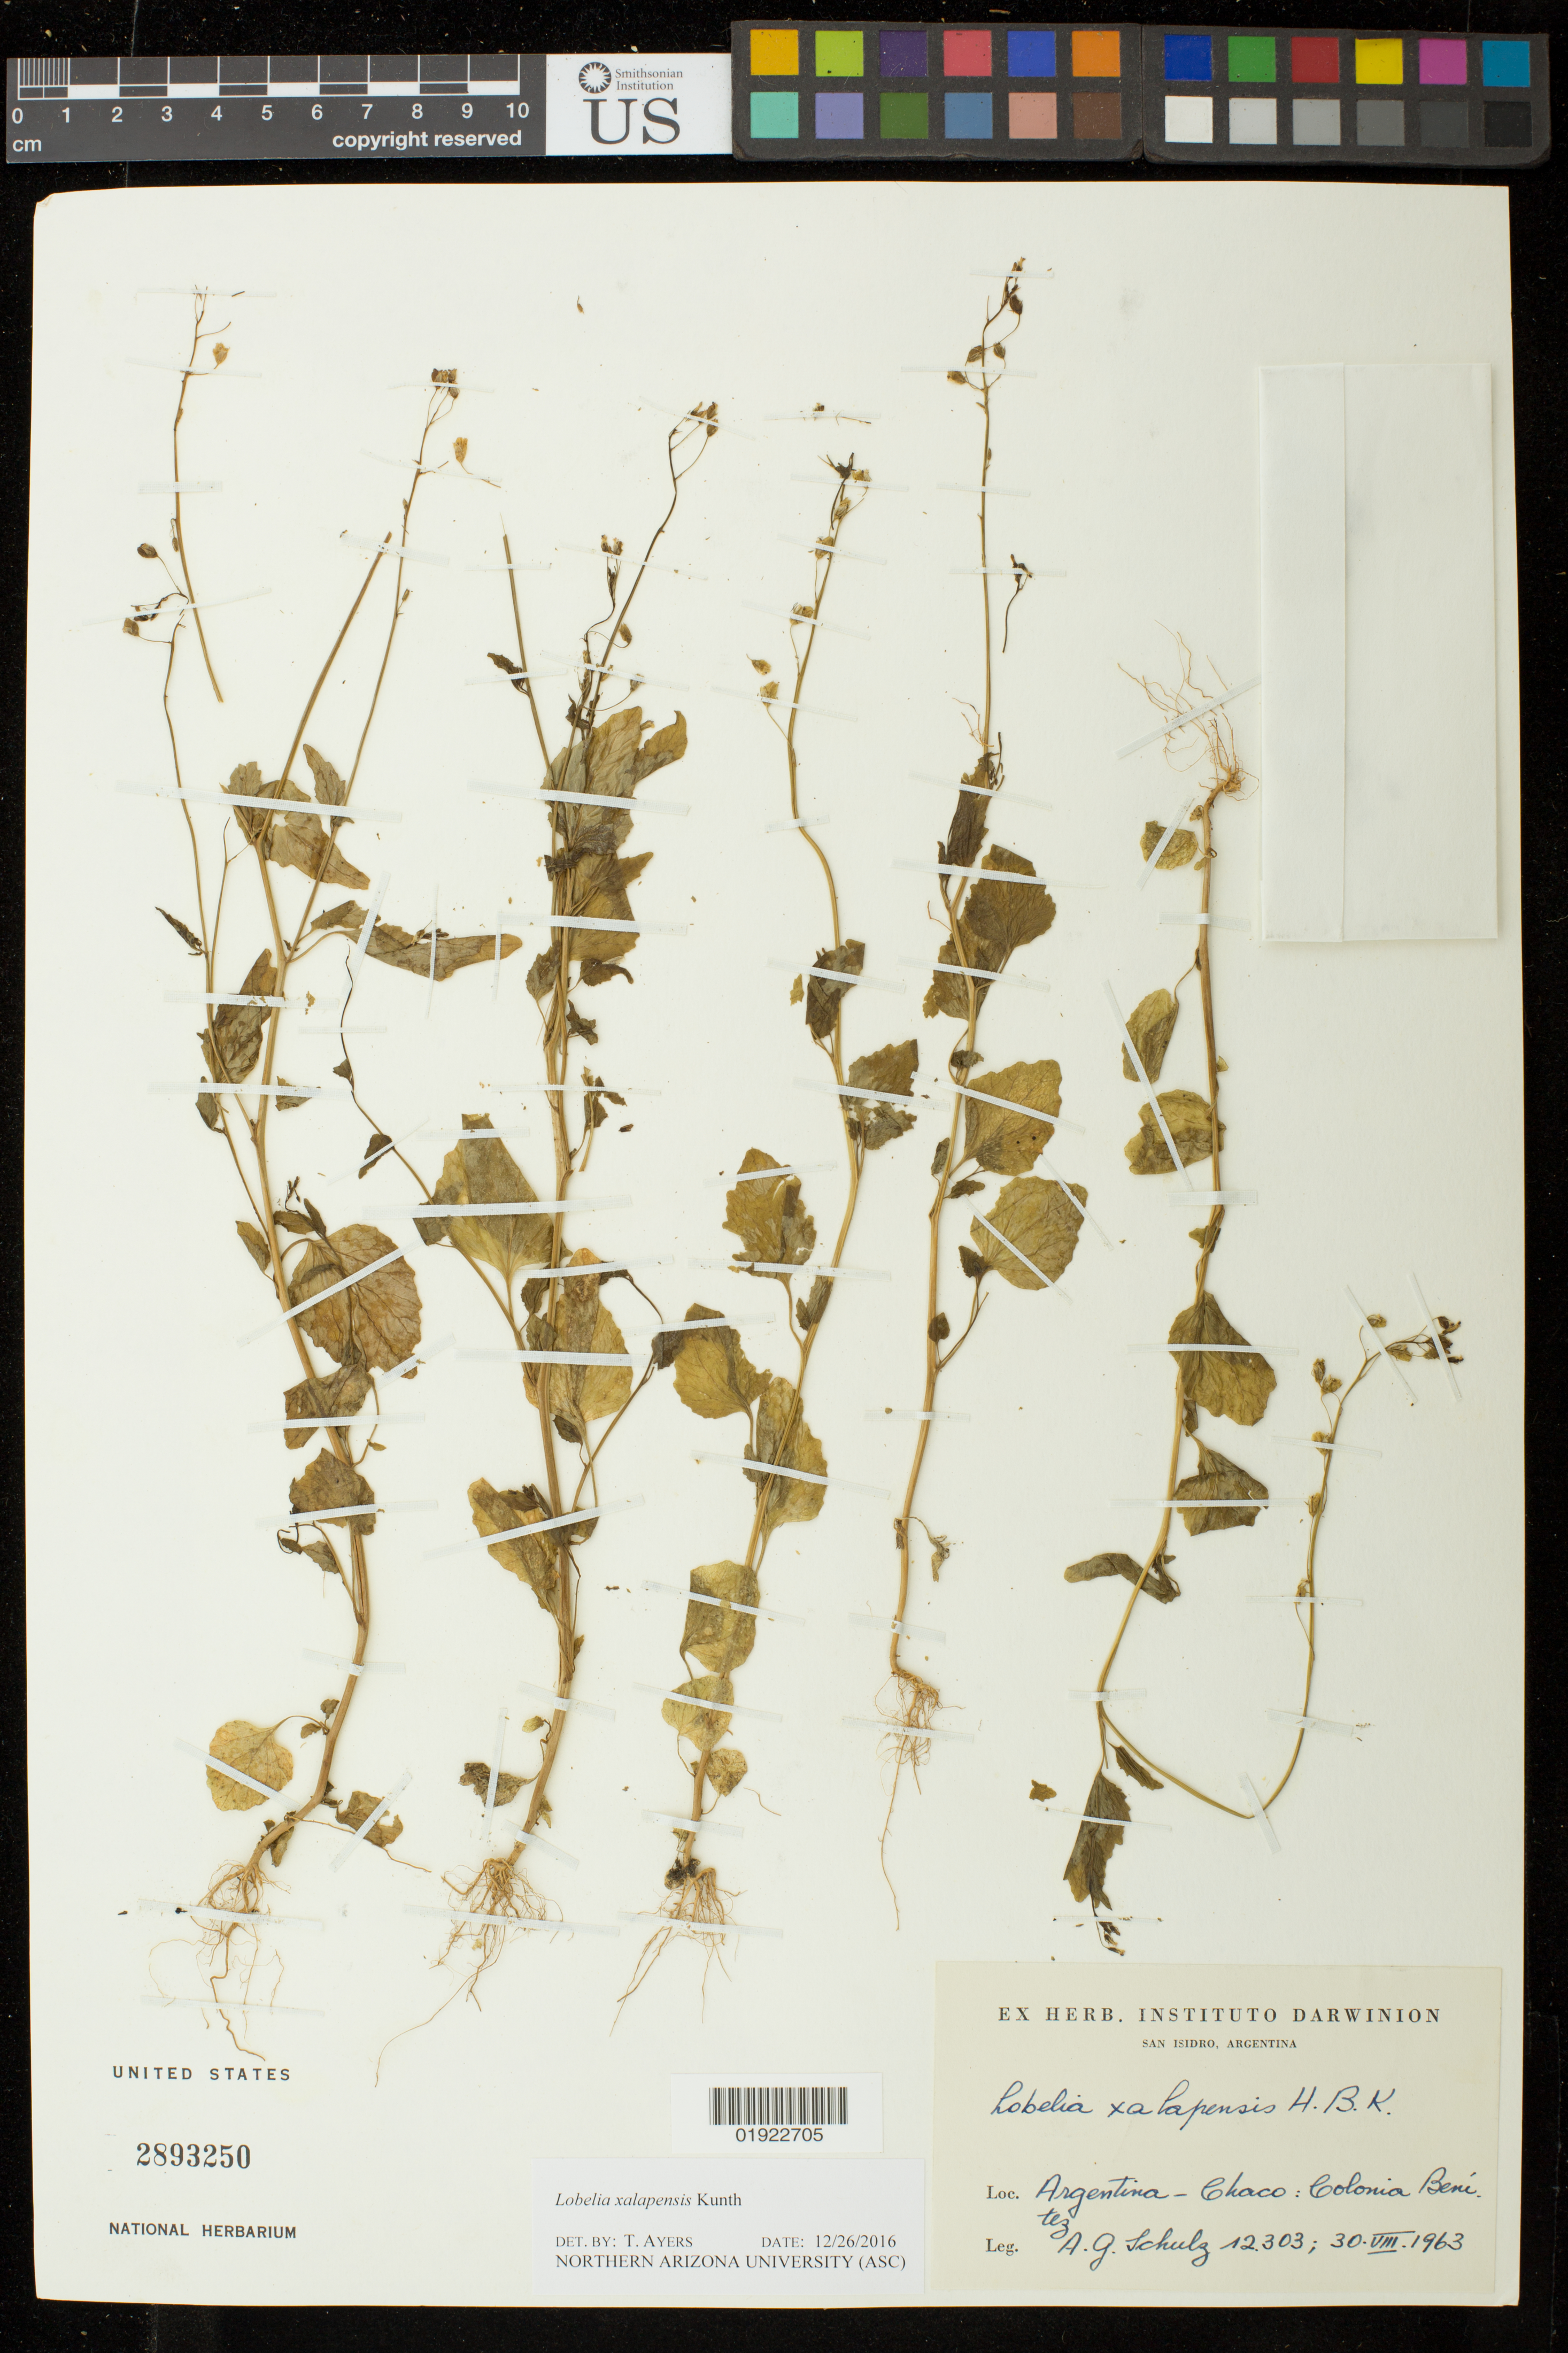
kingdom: Plantae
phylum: Tracheophyta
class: Magnoliopsida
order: Asterales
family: Campanulaceae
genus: Lobelia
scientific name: Lobelia xalapensis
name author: Kunth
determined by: Ayers, Tina J.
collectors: A. G. Schulz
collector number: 12303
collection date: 1963-08-30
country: Argentina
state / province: Chaco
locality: San Isidro. Colonia Beni.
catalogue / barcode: US 2893250